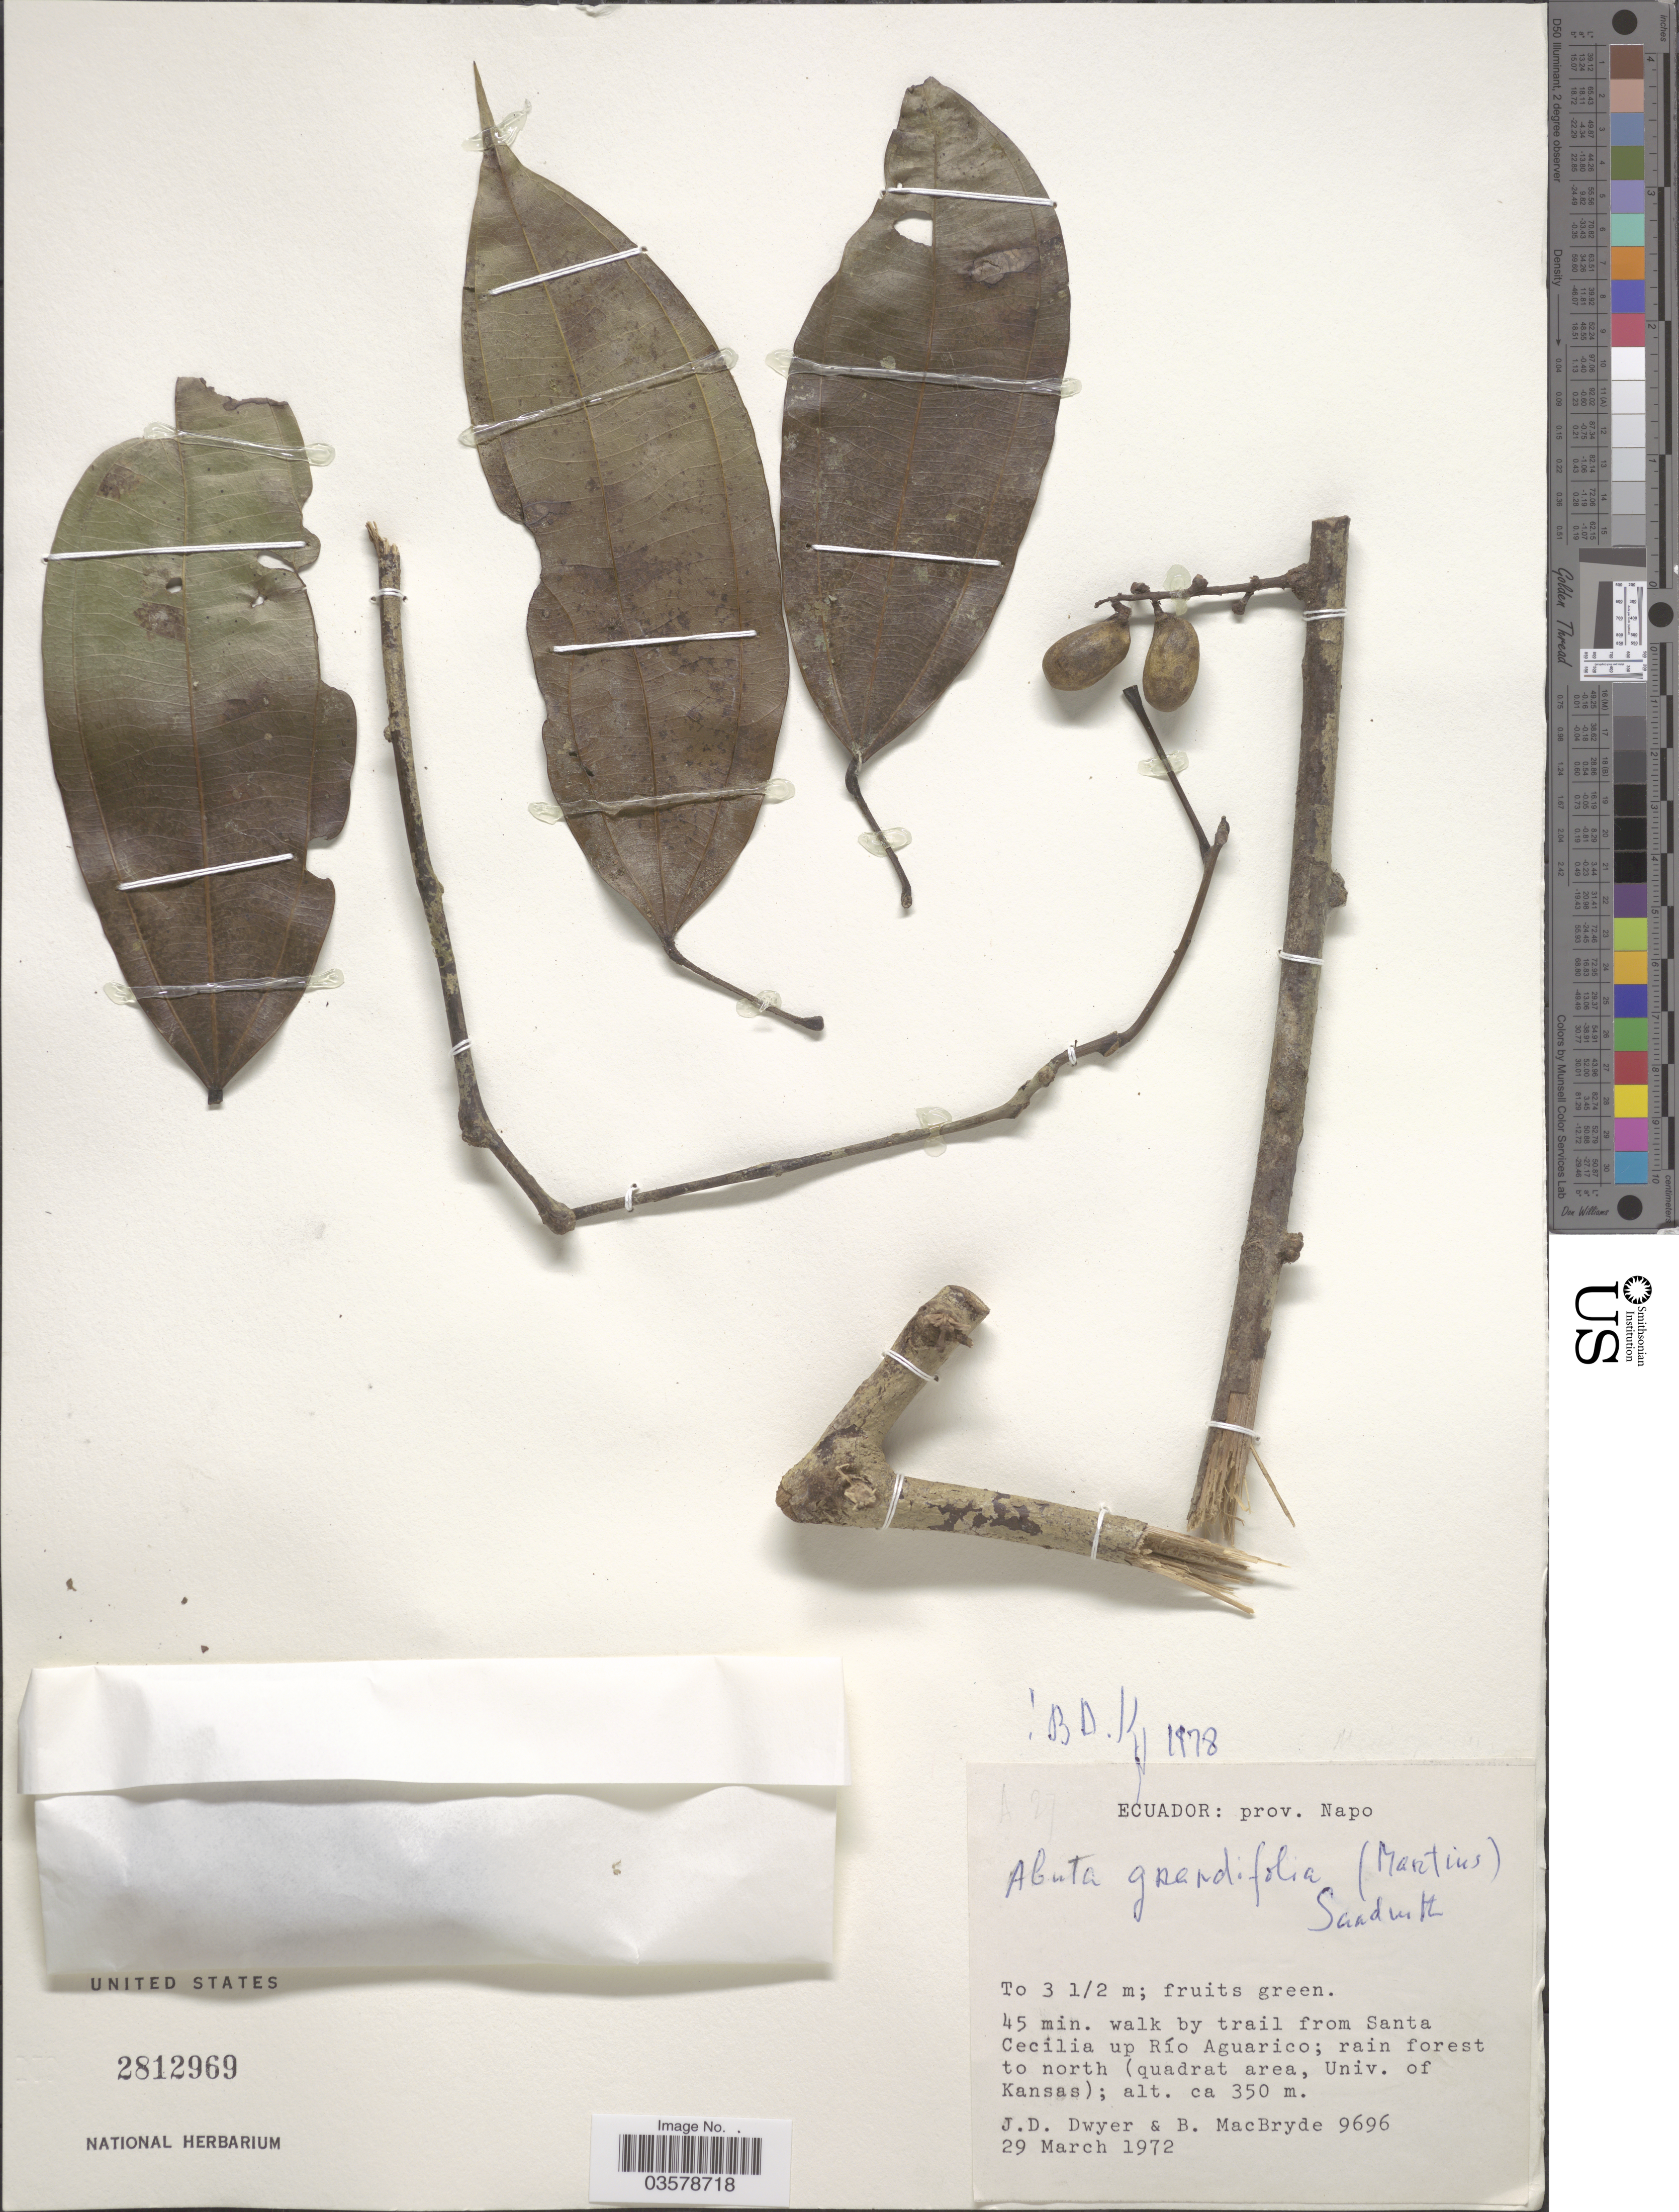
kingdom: Plantae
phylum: Tracheophyta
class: Magnoliopsida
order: Ranunculales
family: Menispermaceae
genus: Abuta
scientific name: Abuta grandifolia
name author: (Mart.) Sandwith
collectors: J. D. Dwyer & B. MacBryde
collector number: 9696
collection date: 1972-03-29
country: Ecuador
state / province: Napo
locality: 45 min. walk by trail from Santa Cecilia up Río Aguarico; rain forest to north (quadrat area, Univ. of Kansas).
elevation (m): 350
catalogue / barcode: US 2812969